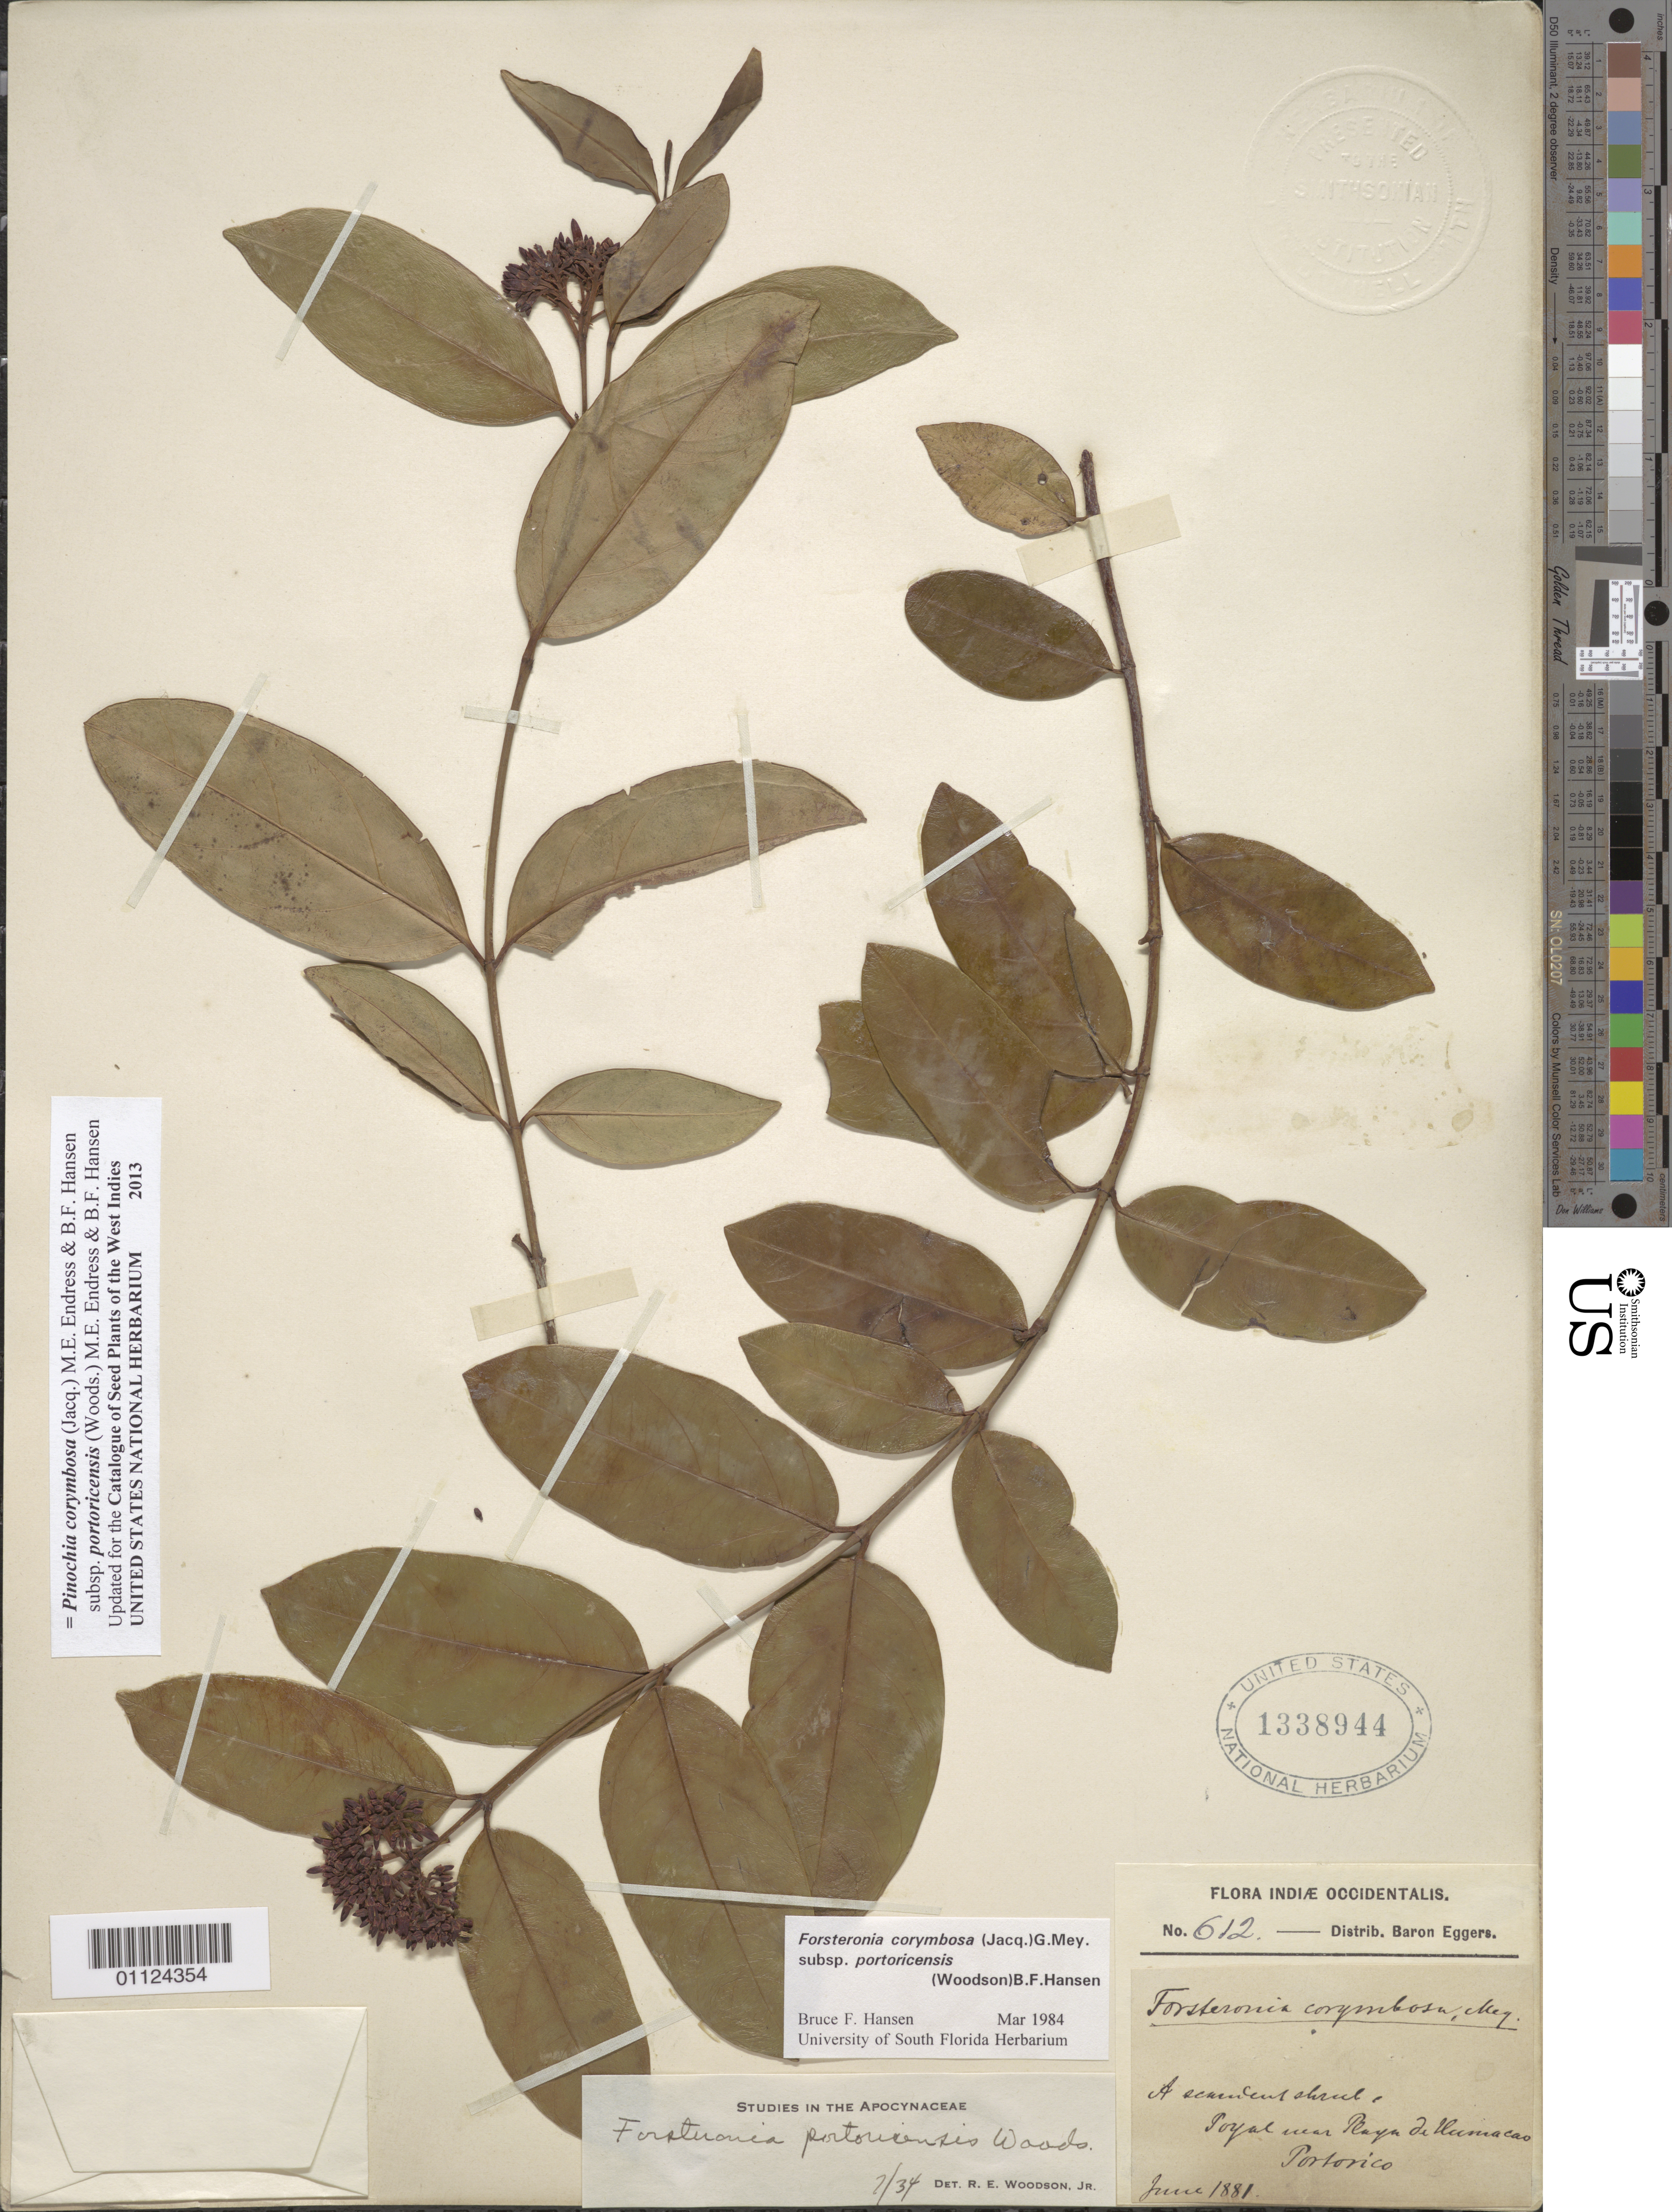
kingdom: Plantae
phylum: Tracheophyta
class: Magnoliopsida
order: Gentianales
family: Apocynaceae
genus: Pinochia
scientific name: Pinochia corymbosa subsp. portoricensis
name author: (Woodson) M.E. Endress & B.F. Hansen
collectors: H. F. A. von Eggers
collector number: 612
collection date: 1881-06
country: Puerto Rico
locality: [Illegible], near Playa de Humacao.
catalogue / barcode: US 1338944